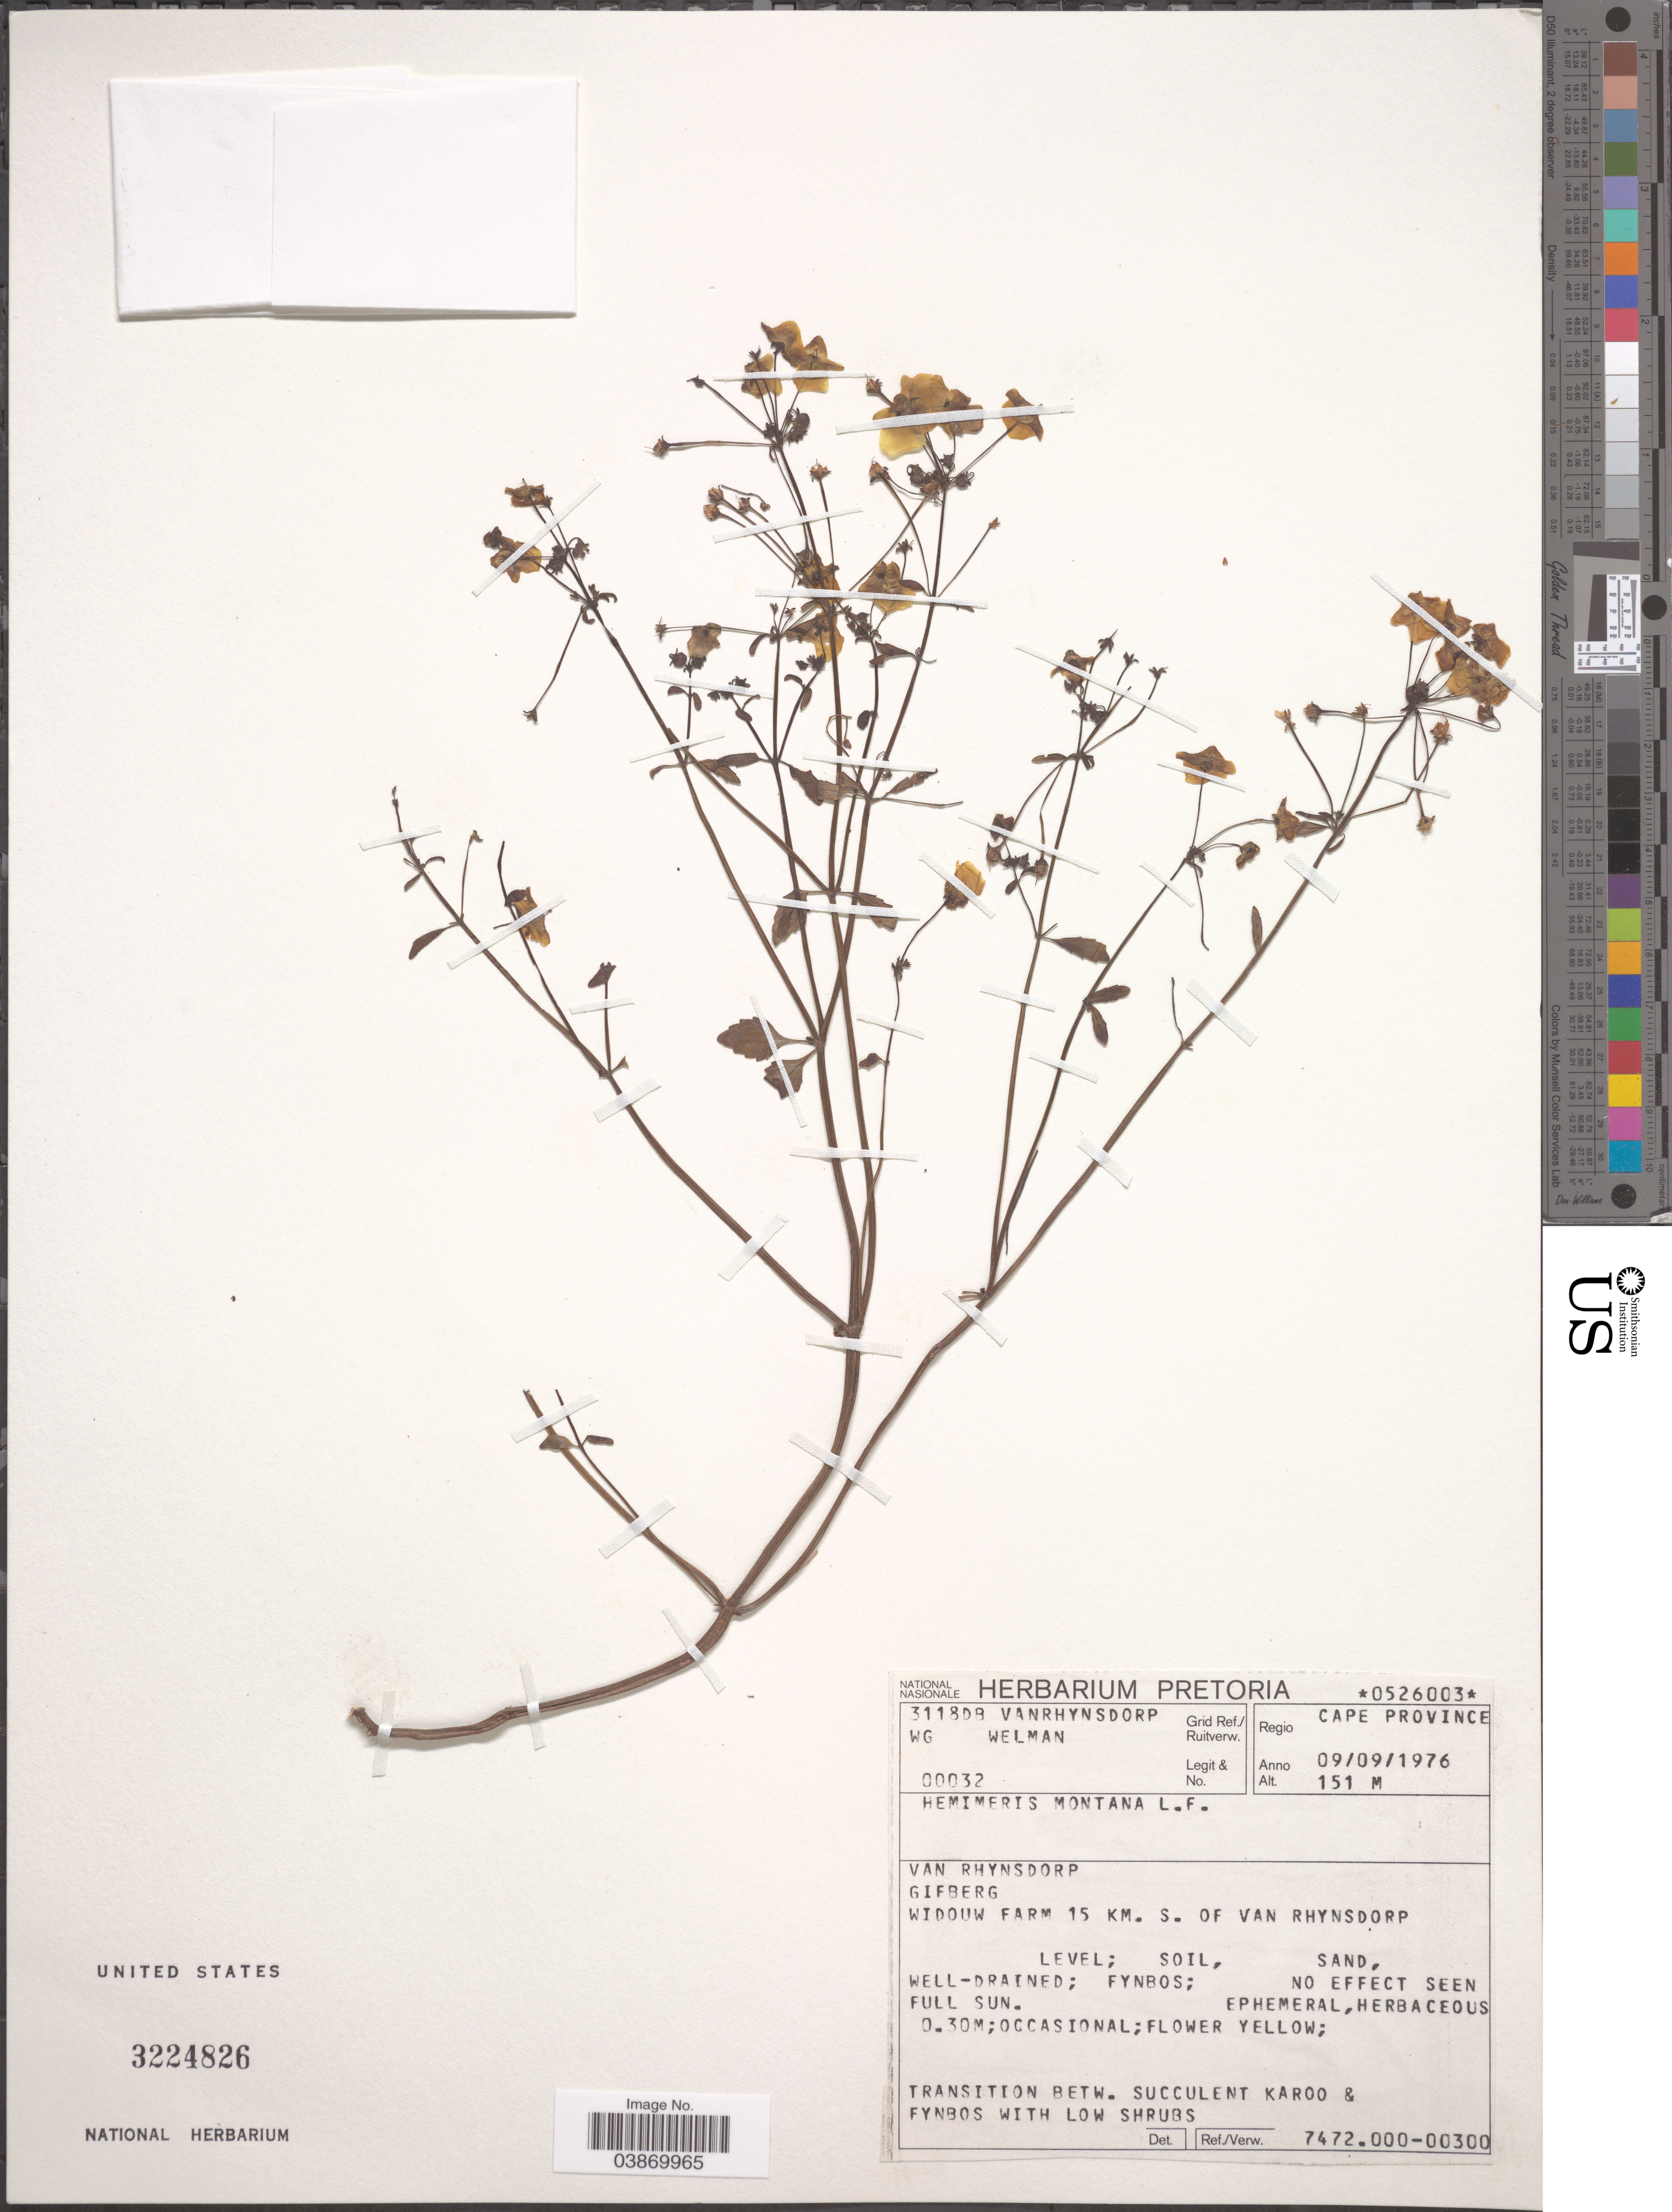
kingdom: Plantae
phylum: Tracheophyta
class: Magnoliopsida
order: Lamiales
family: Scrophulariaceae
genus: Hemimeris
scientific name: Hemimeris montana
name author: L. f.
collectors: W. G. Welman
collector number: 00032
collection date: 1976-09-09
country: South Africa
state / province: Western Cape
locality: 3118DB Van Rhyns Dorp Grid Ref./Ruitverw. Regio Cape Province. Van Rhynsdorp, Gifberg, Widouw Farm 15 Km. S. of Van Rhynsdorp.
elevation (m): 151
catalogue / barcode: US 3224826